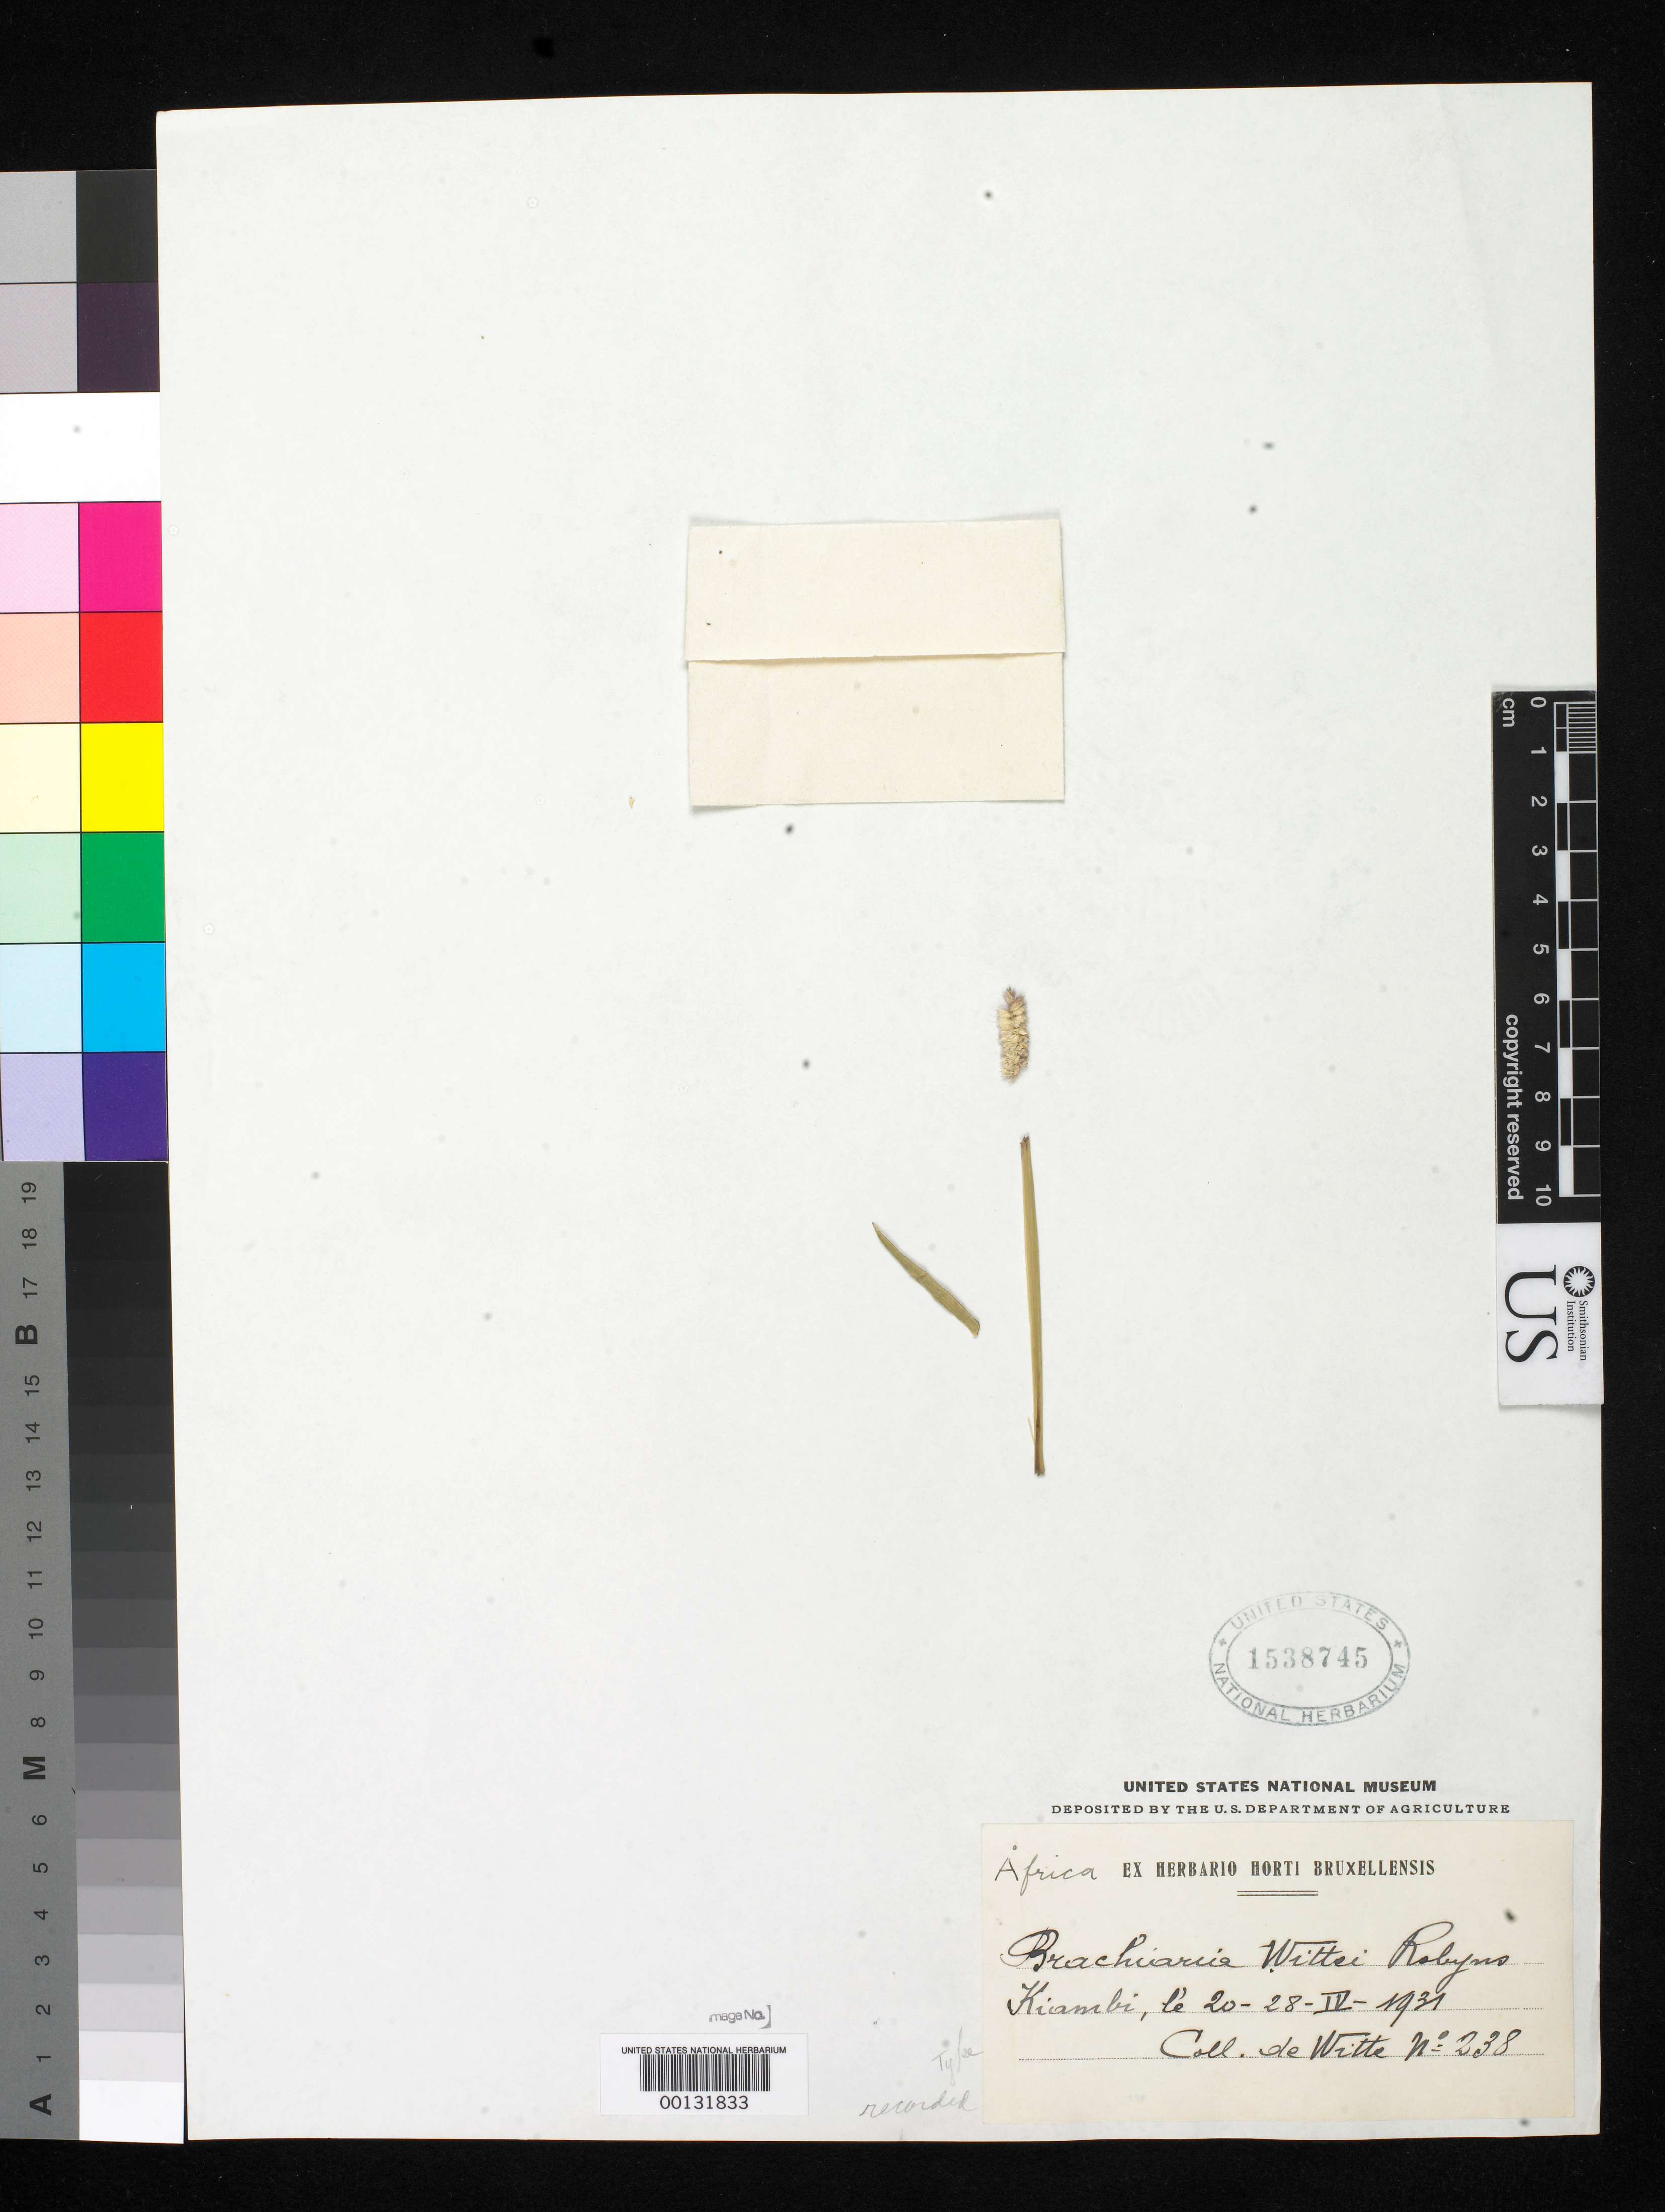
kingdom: Plantae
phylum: Tracheophyta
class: Liliopsida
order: Poales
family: Poaceae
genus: Brachiaria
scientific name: Brachiaria wittei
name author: Robyns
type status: Isotype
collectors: G. F. Witte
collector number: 238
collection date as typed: Mar 1931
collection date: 1931-03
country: Congo, Democratic Republic of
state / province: Tanganyika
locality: Kiambi.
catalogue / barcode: US 1538745